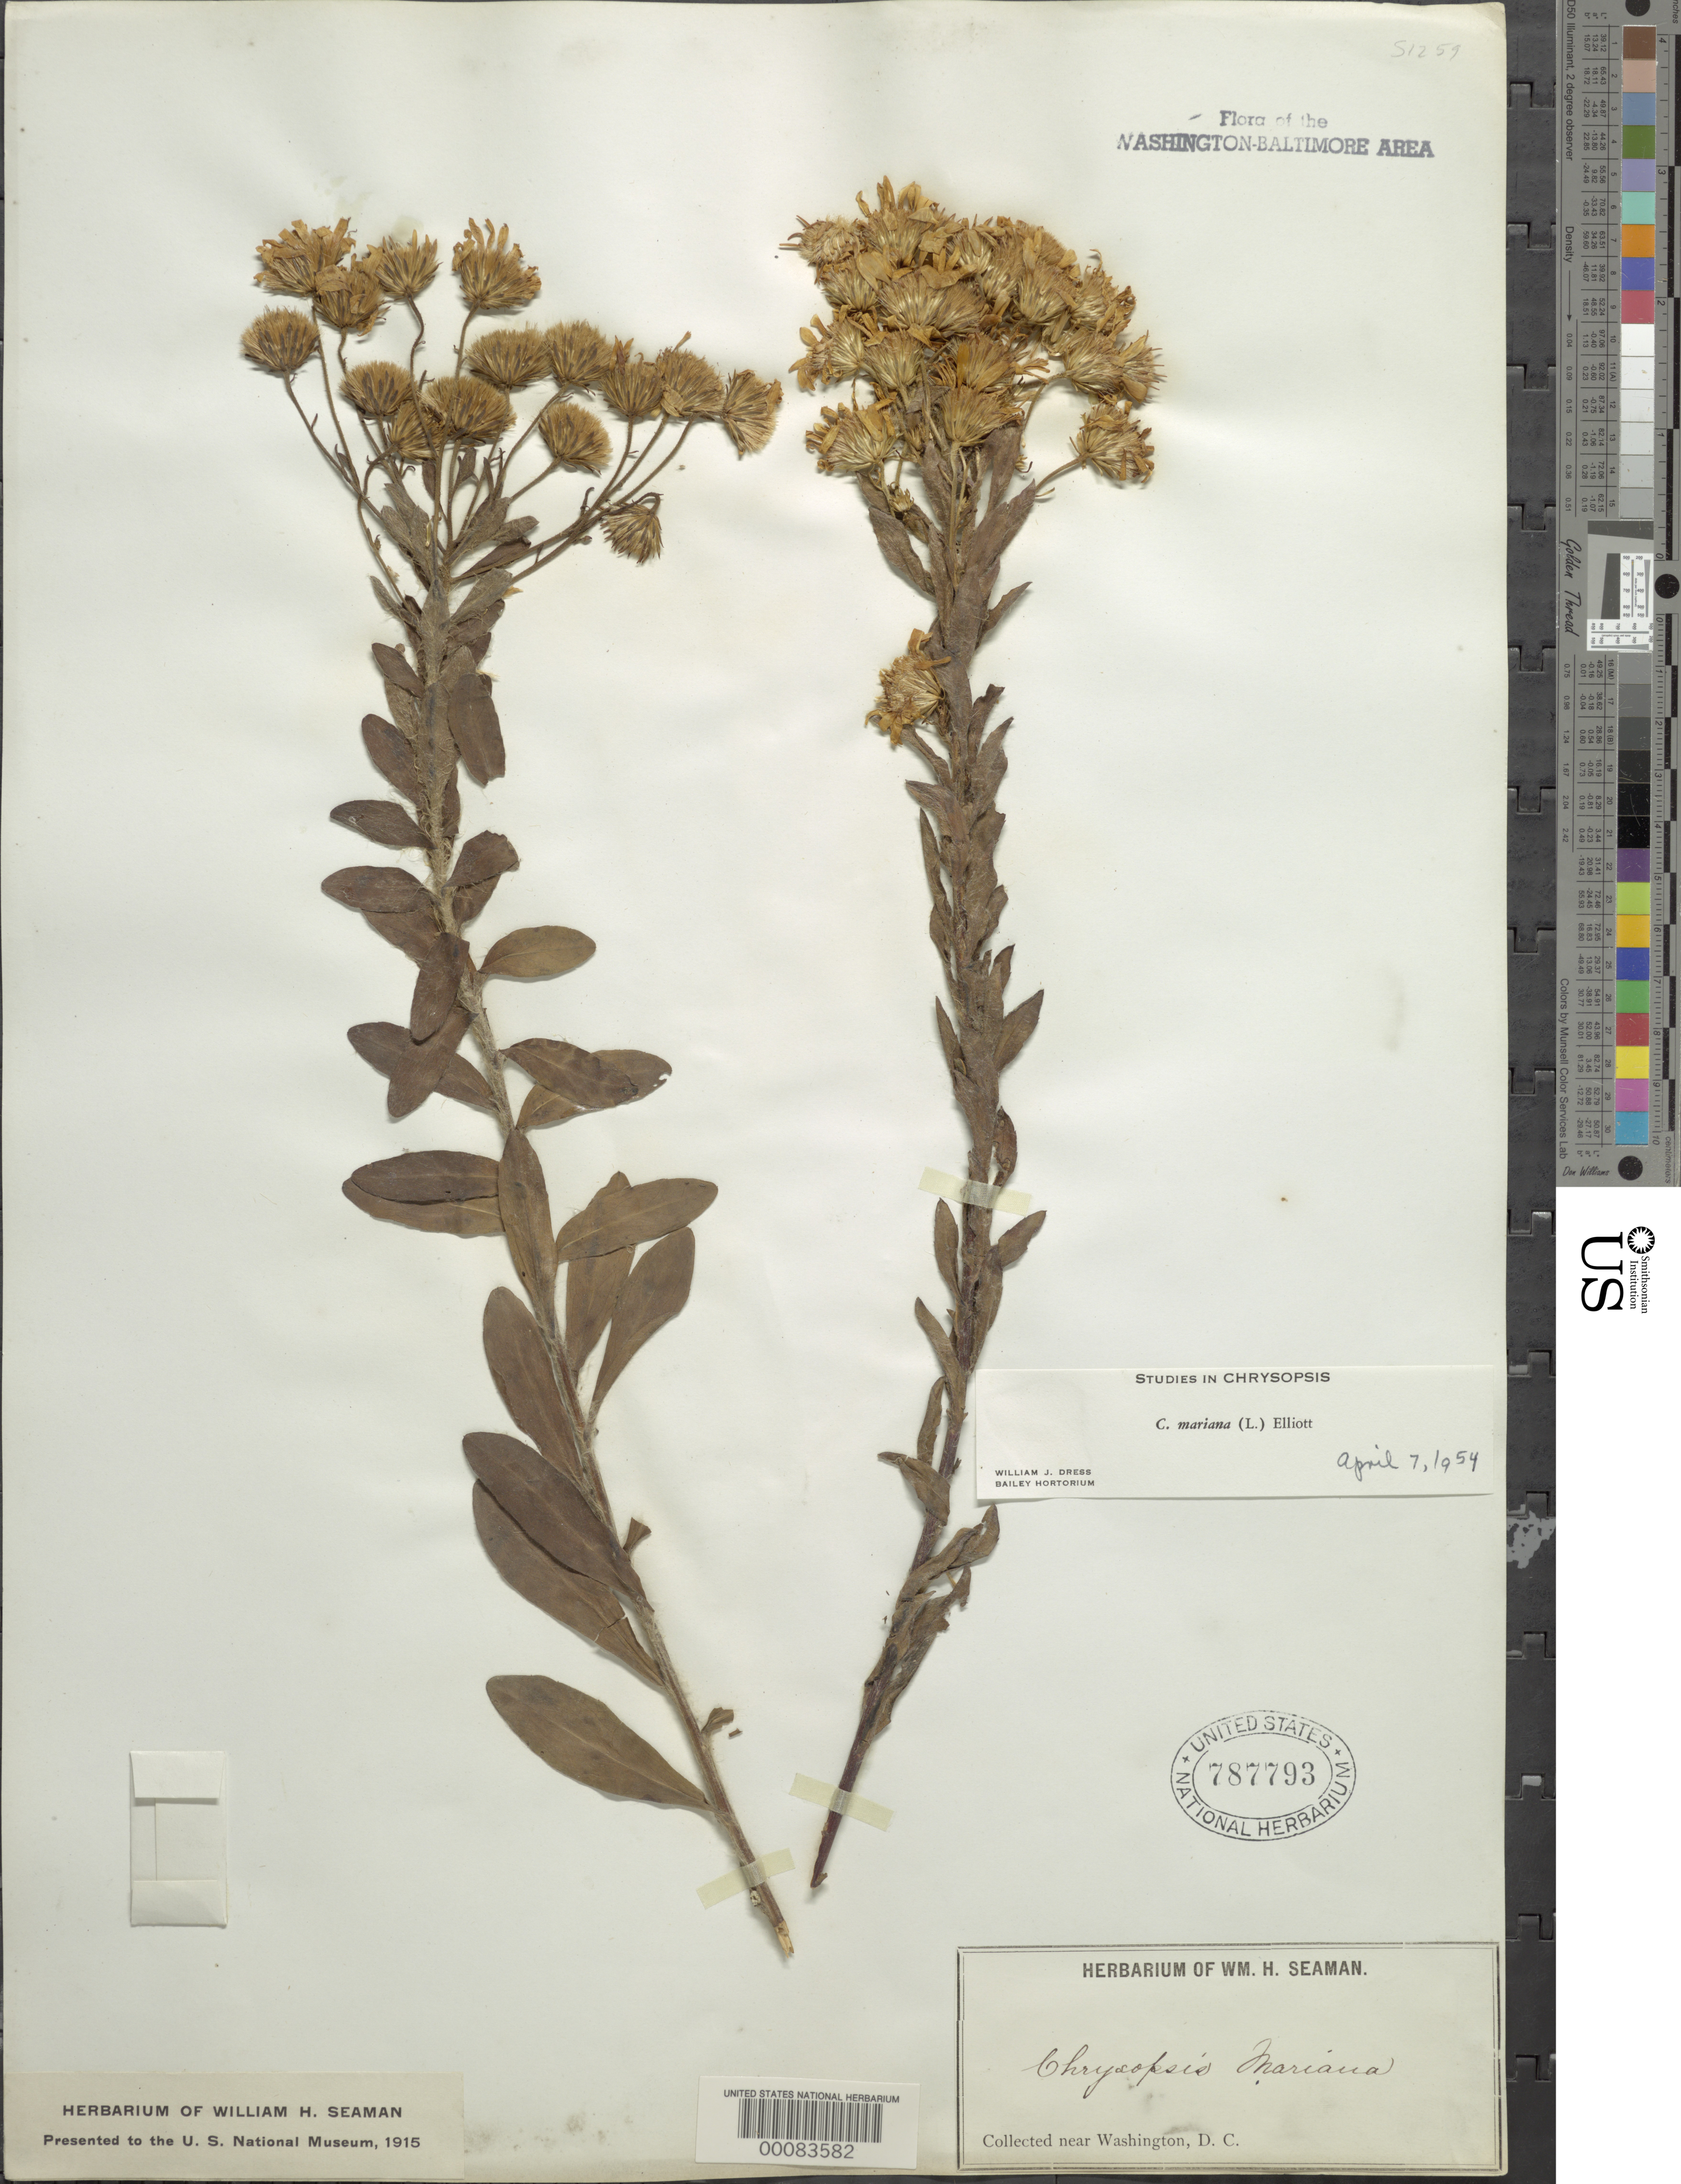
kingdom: Plantae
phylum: Tracheophyta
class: Magnoliopsida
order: Asterales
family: Asteraceae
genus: Chrysopsis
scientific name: Chrysopsis mariana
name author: (L.) Elliott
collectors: W. Seaman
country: United States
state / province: District of Columbia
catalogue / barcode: US 787793